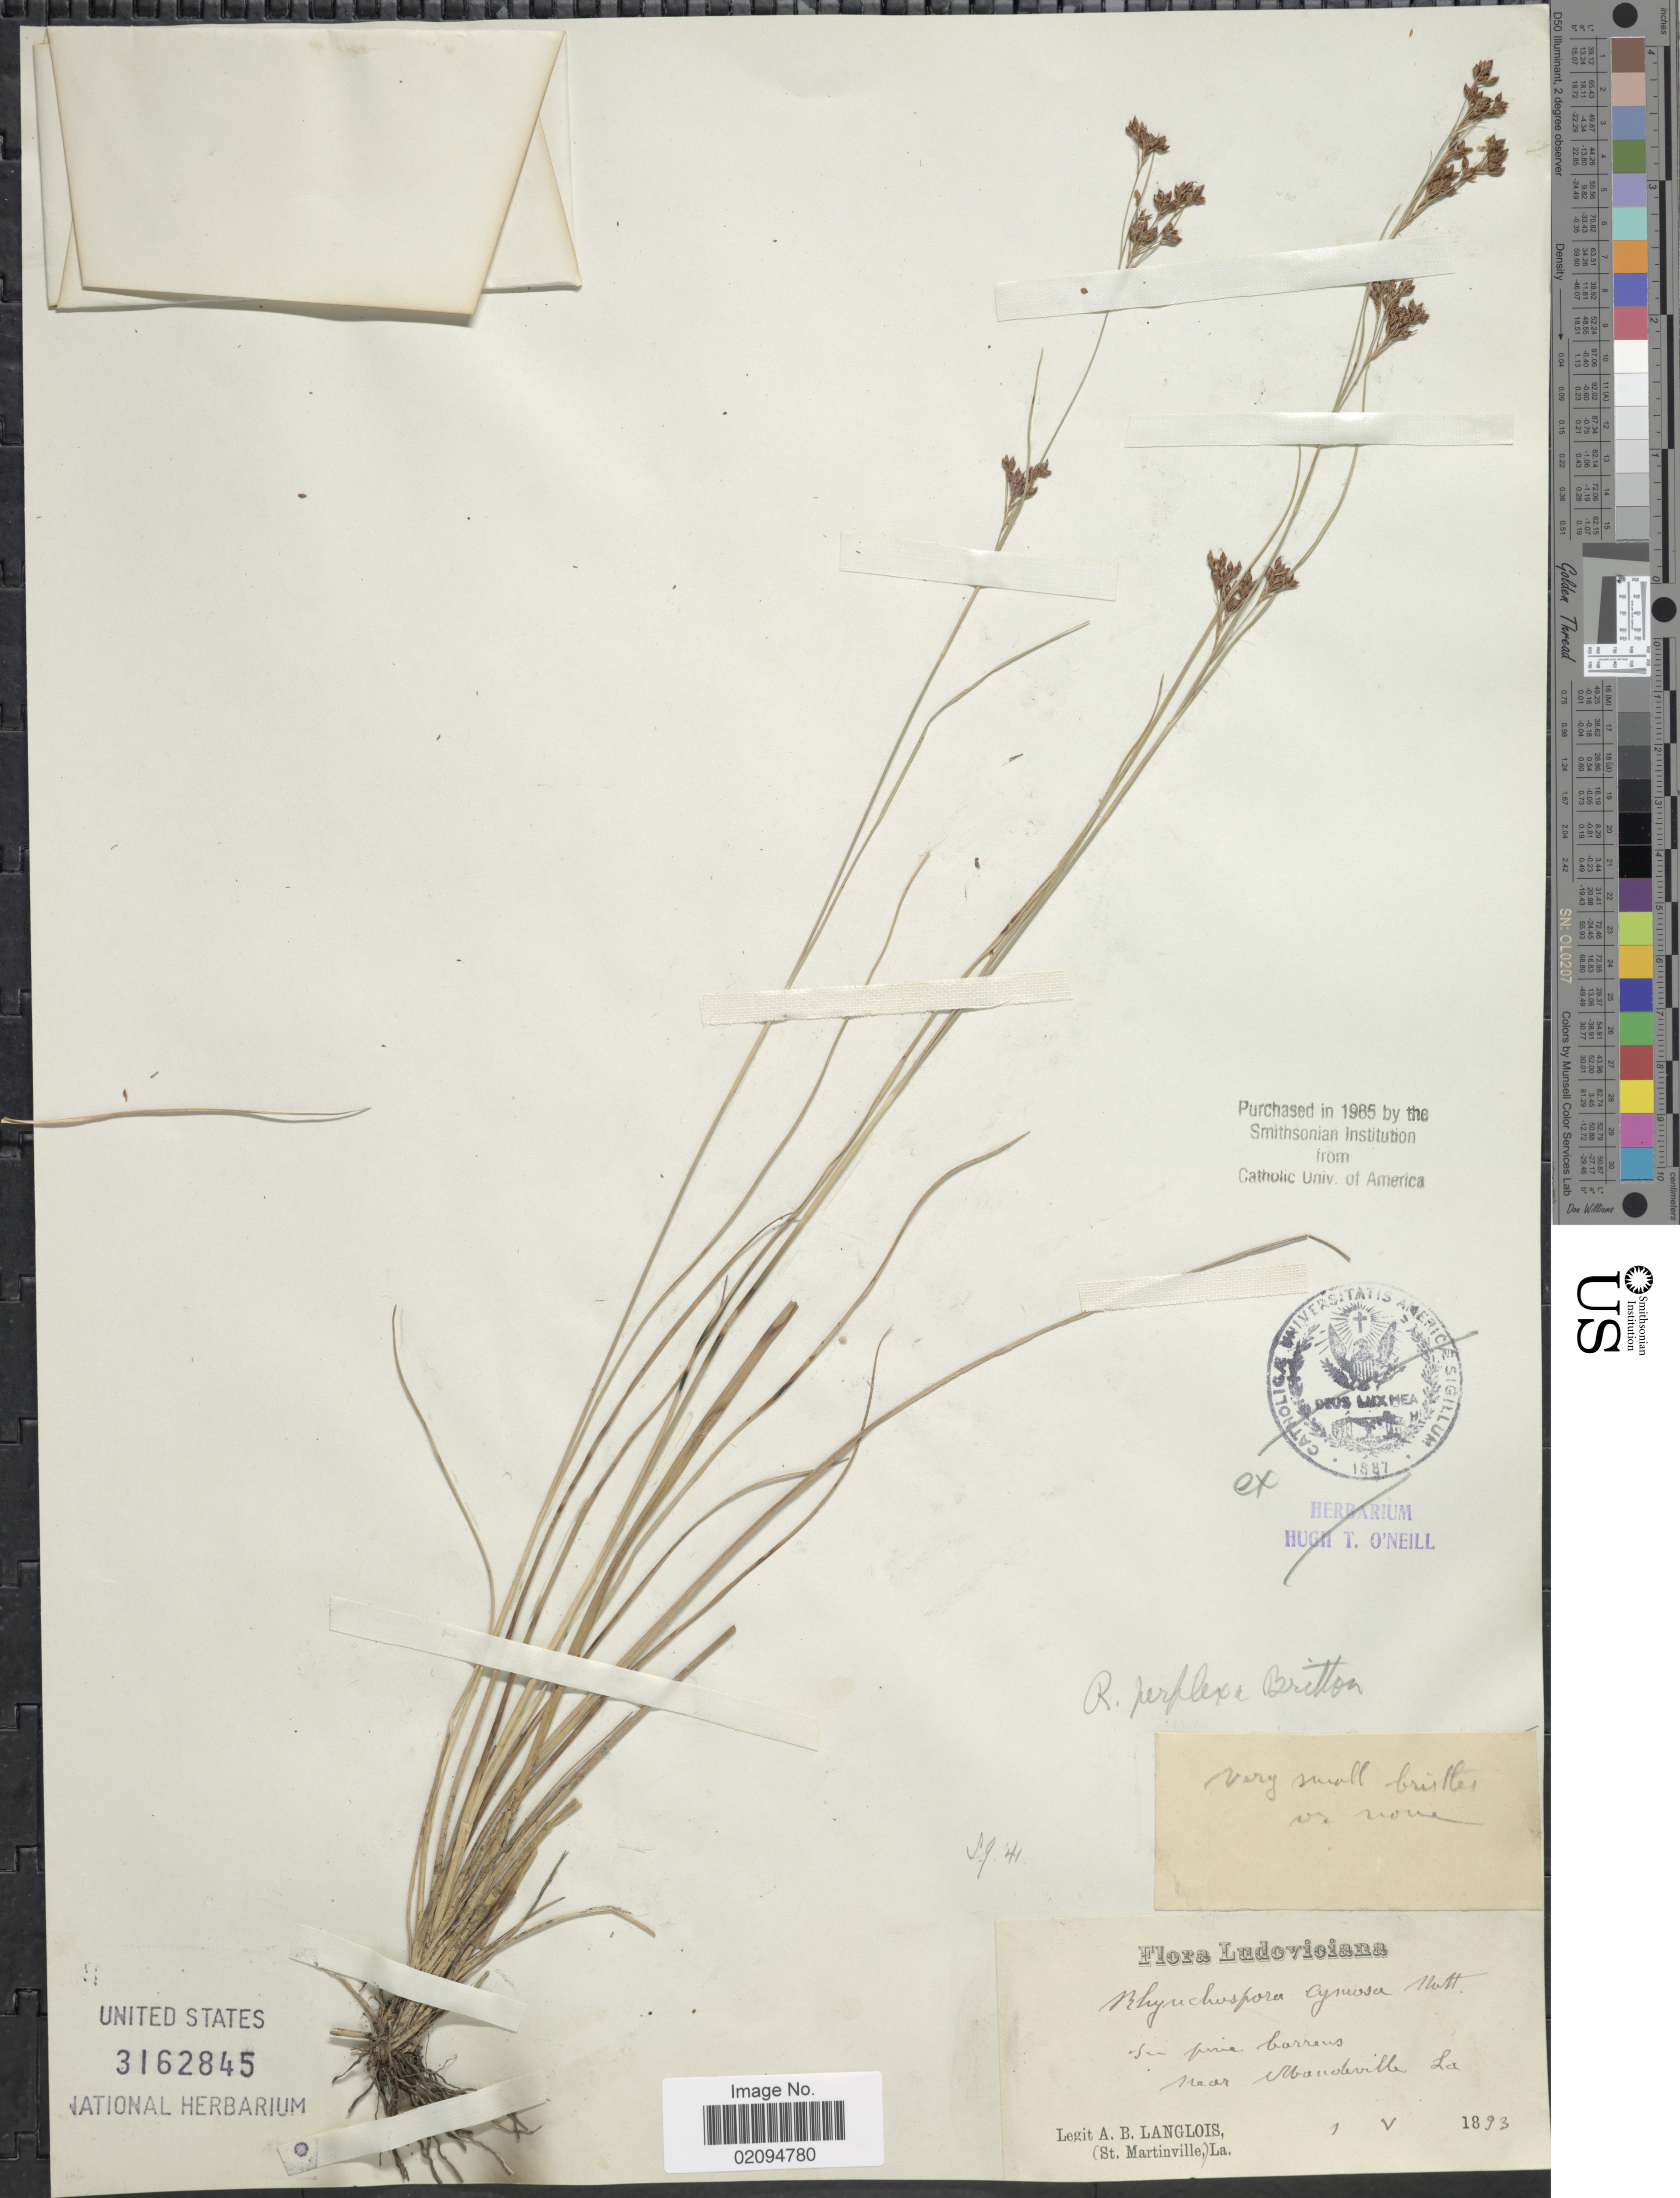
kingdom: Plantae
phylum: Tracheophyta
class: Liliopsida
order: Poales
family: Cyperaceae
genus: Rhynchospora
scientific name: Rhynchospora perplexa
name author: Britton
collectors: A. Langlois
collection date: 1893-05-01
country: United States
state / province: Louisiana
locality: In pine barrens near Mandeville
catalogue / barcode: US 3162845